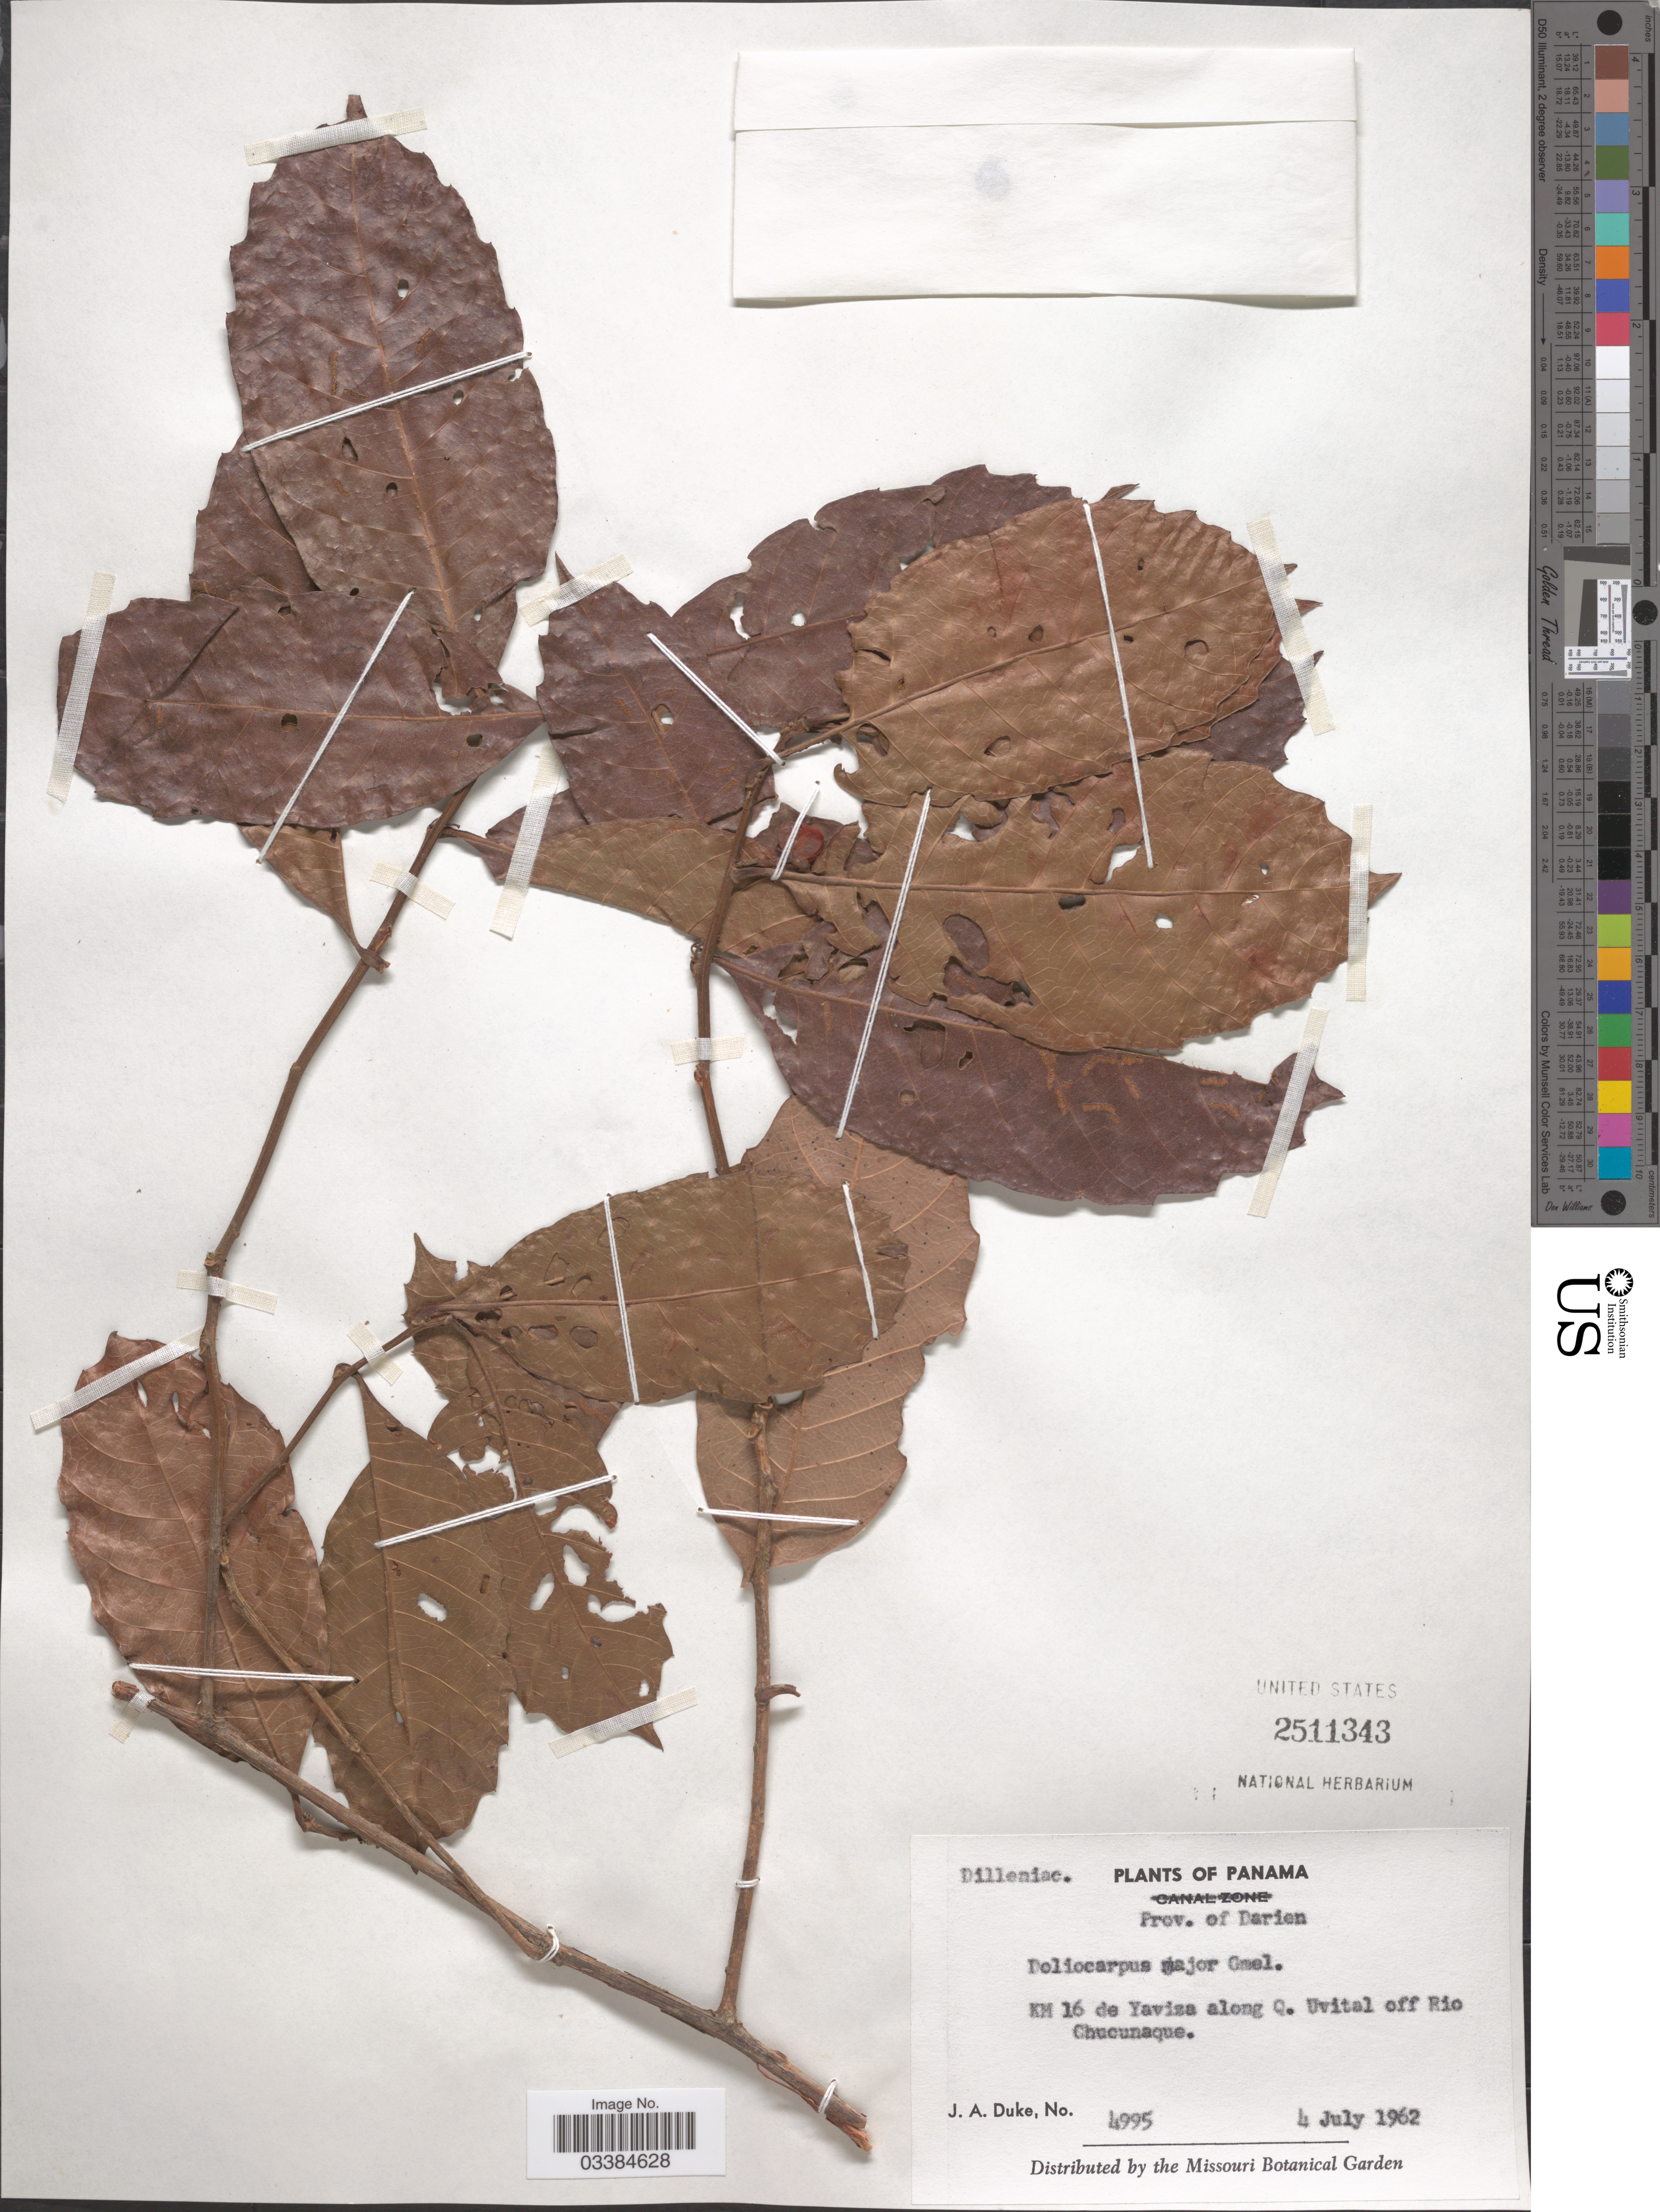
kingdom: Plantae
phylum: Tracheophyta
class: Magnoliopsida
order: Dilleniales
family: Dilleniaceae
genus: Doliocarpus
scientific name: Doliocarpus major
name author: J.F. Gmel.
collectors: J. A. Duke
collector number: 4995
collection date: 1962-07-04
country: Panama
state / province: Darién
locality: Km 16 de Yaviza along Q. Uvital off Rio Chucunaque.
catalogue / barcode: US 2511343